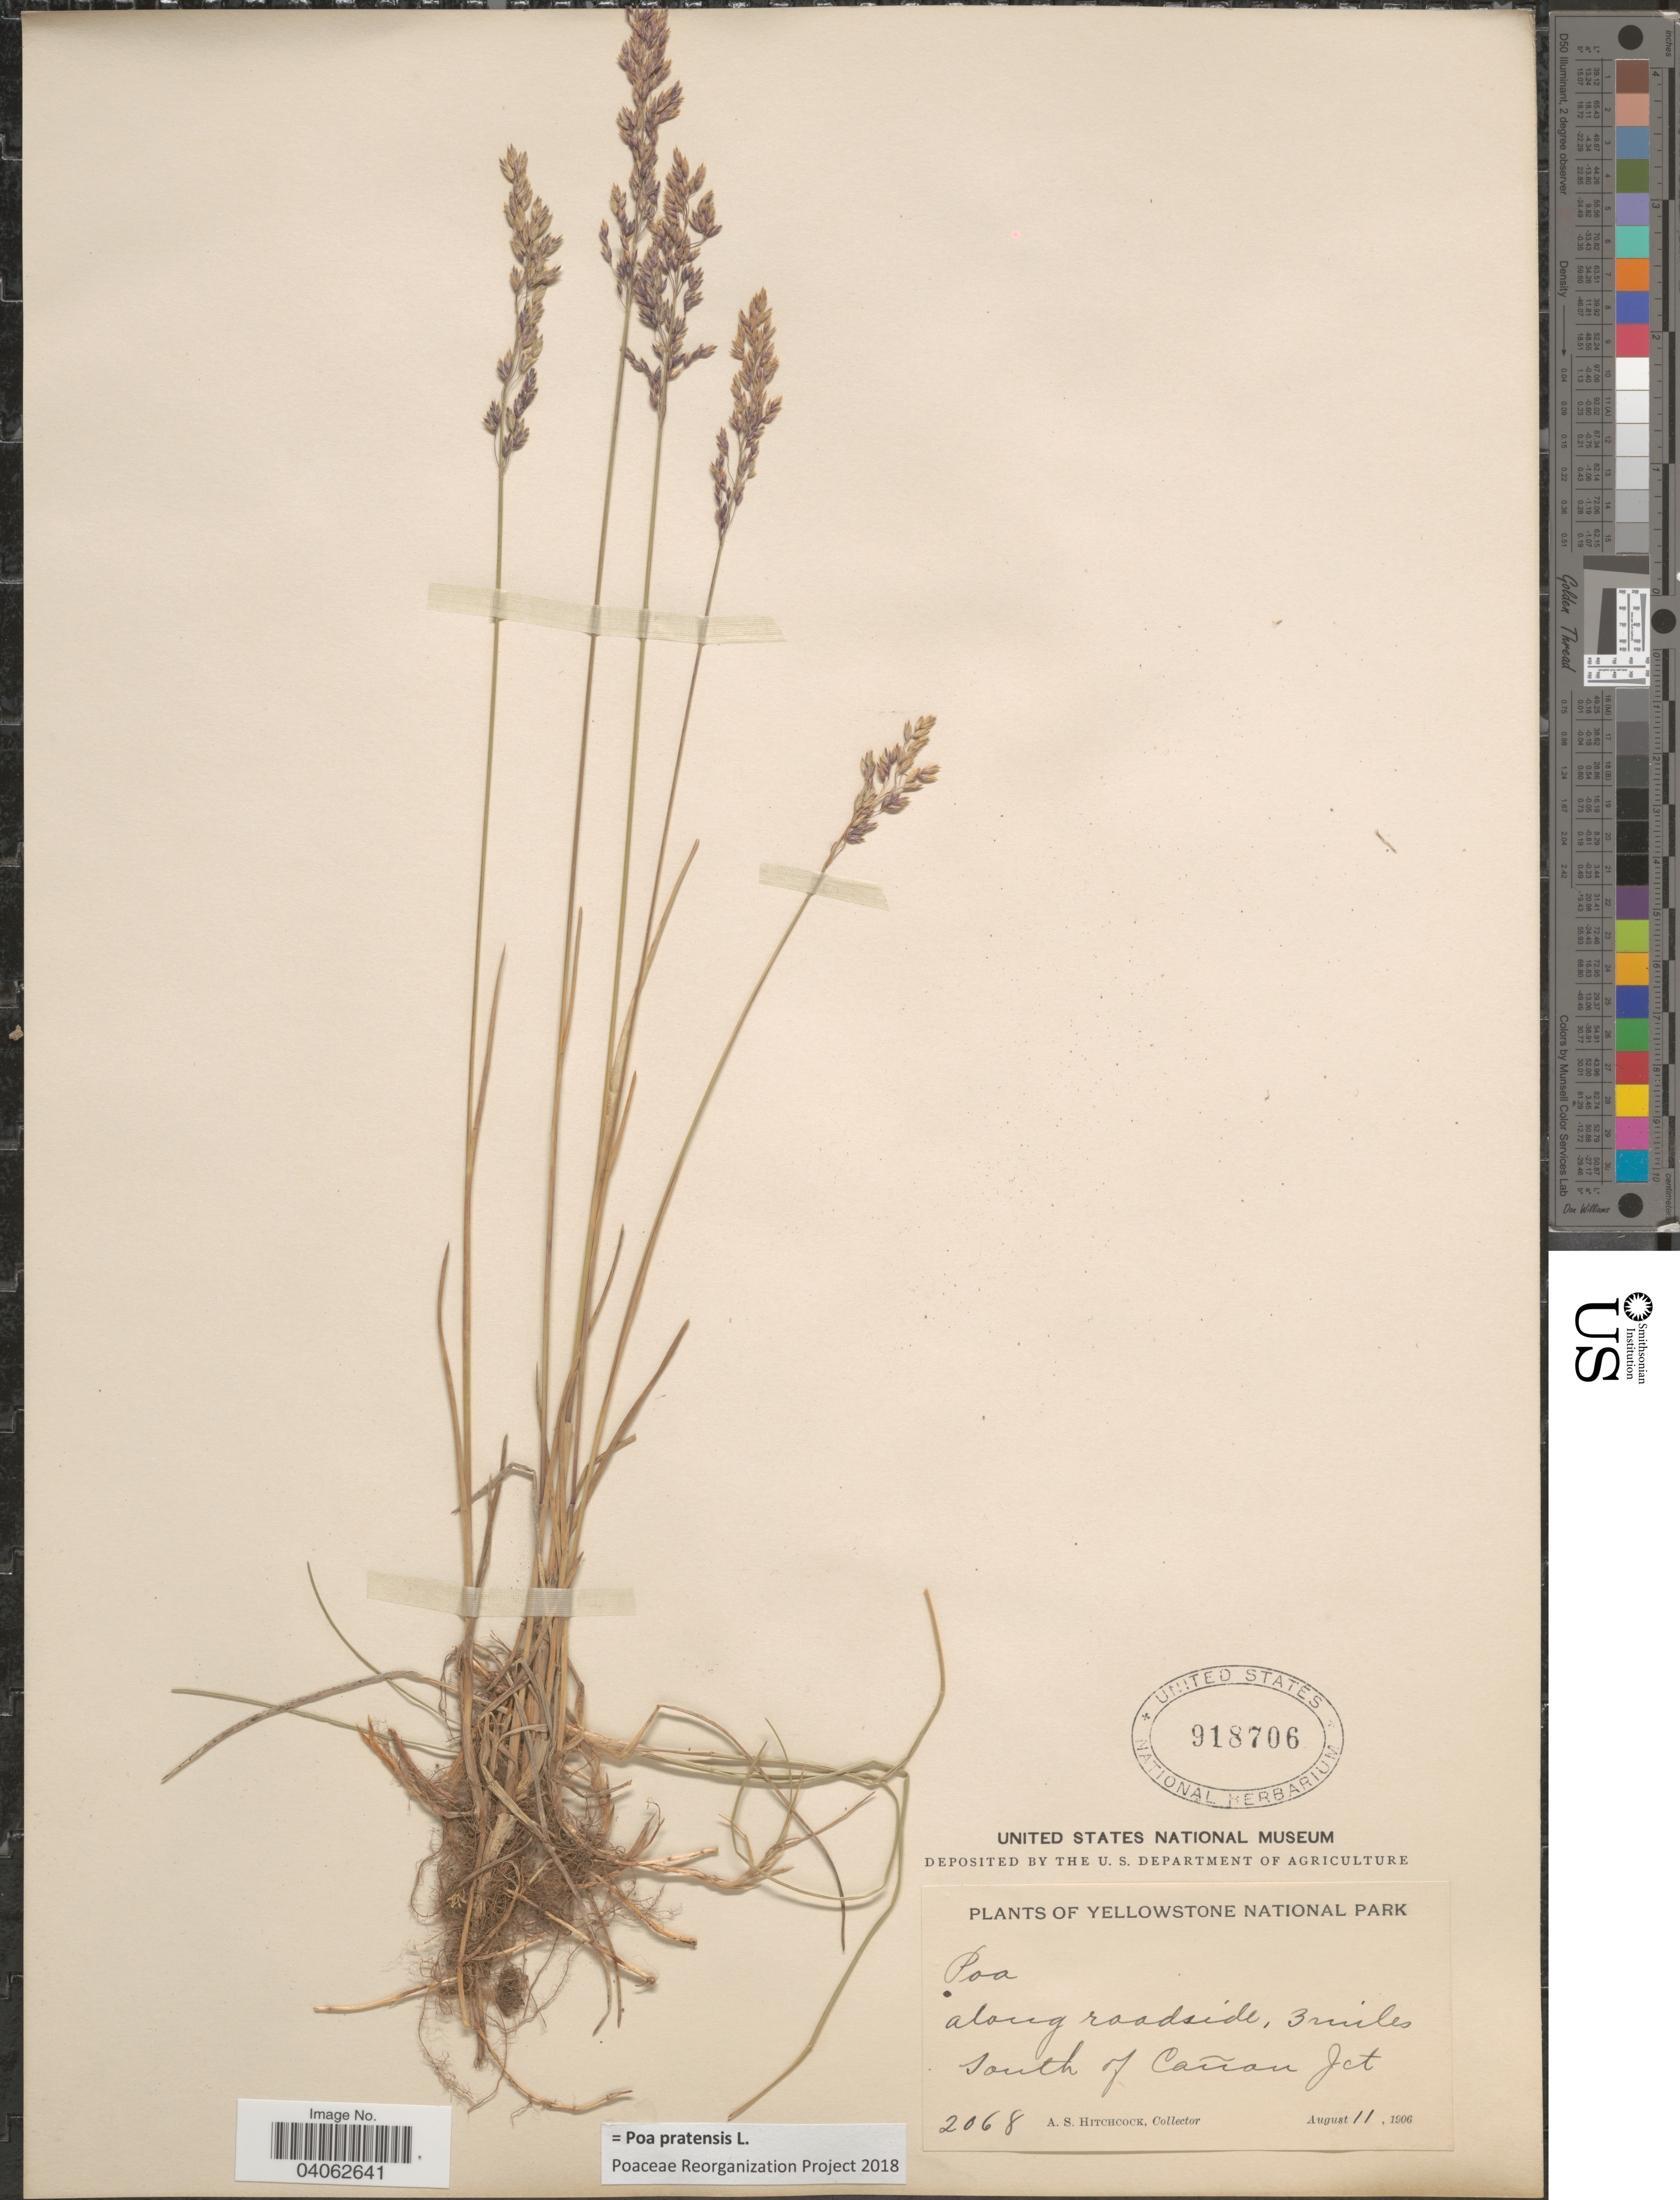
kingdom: Plantae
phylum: Tracheophyta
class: Liliopsida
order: Poales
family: Poaceae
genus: Poa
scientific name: Poa pratensis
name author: L.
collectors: A. S. Hitchcock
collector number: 2068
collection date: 1906-08-11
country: United States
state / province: Wyoming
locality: Yellowstone National Park. Along roadside, 3 miles south of Cañon Jct.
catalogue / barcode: US 918706